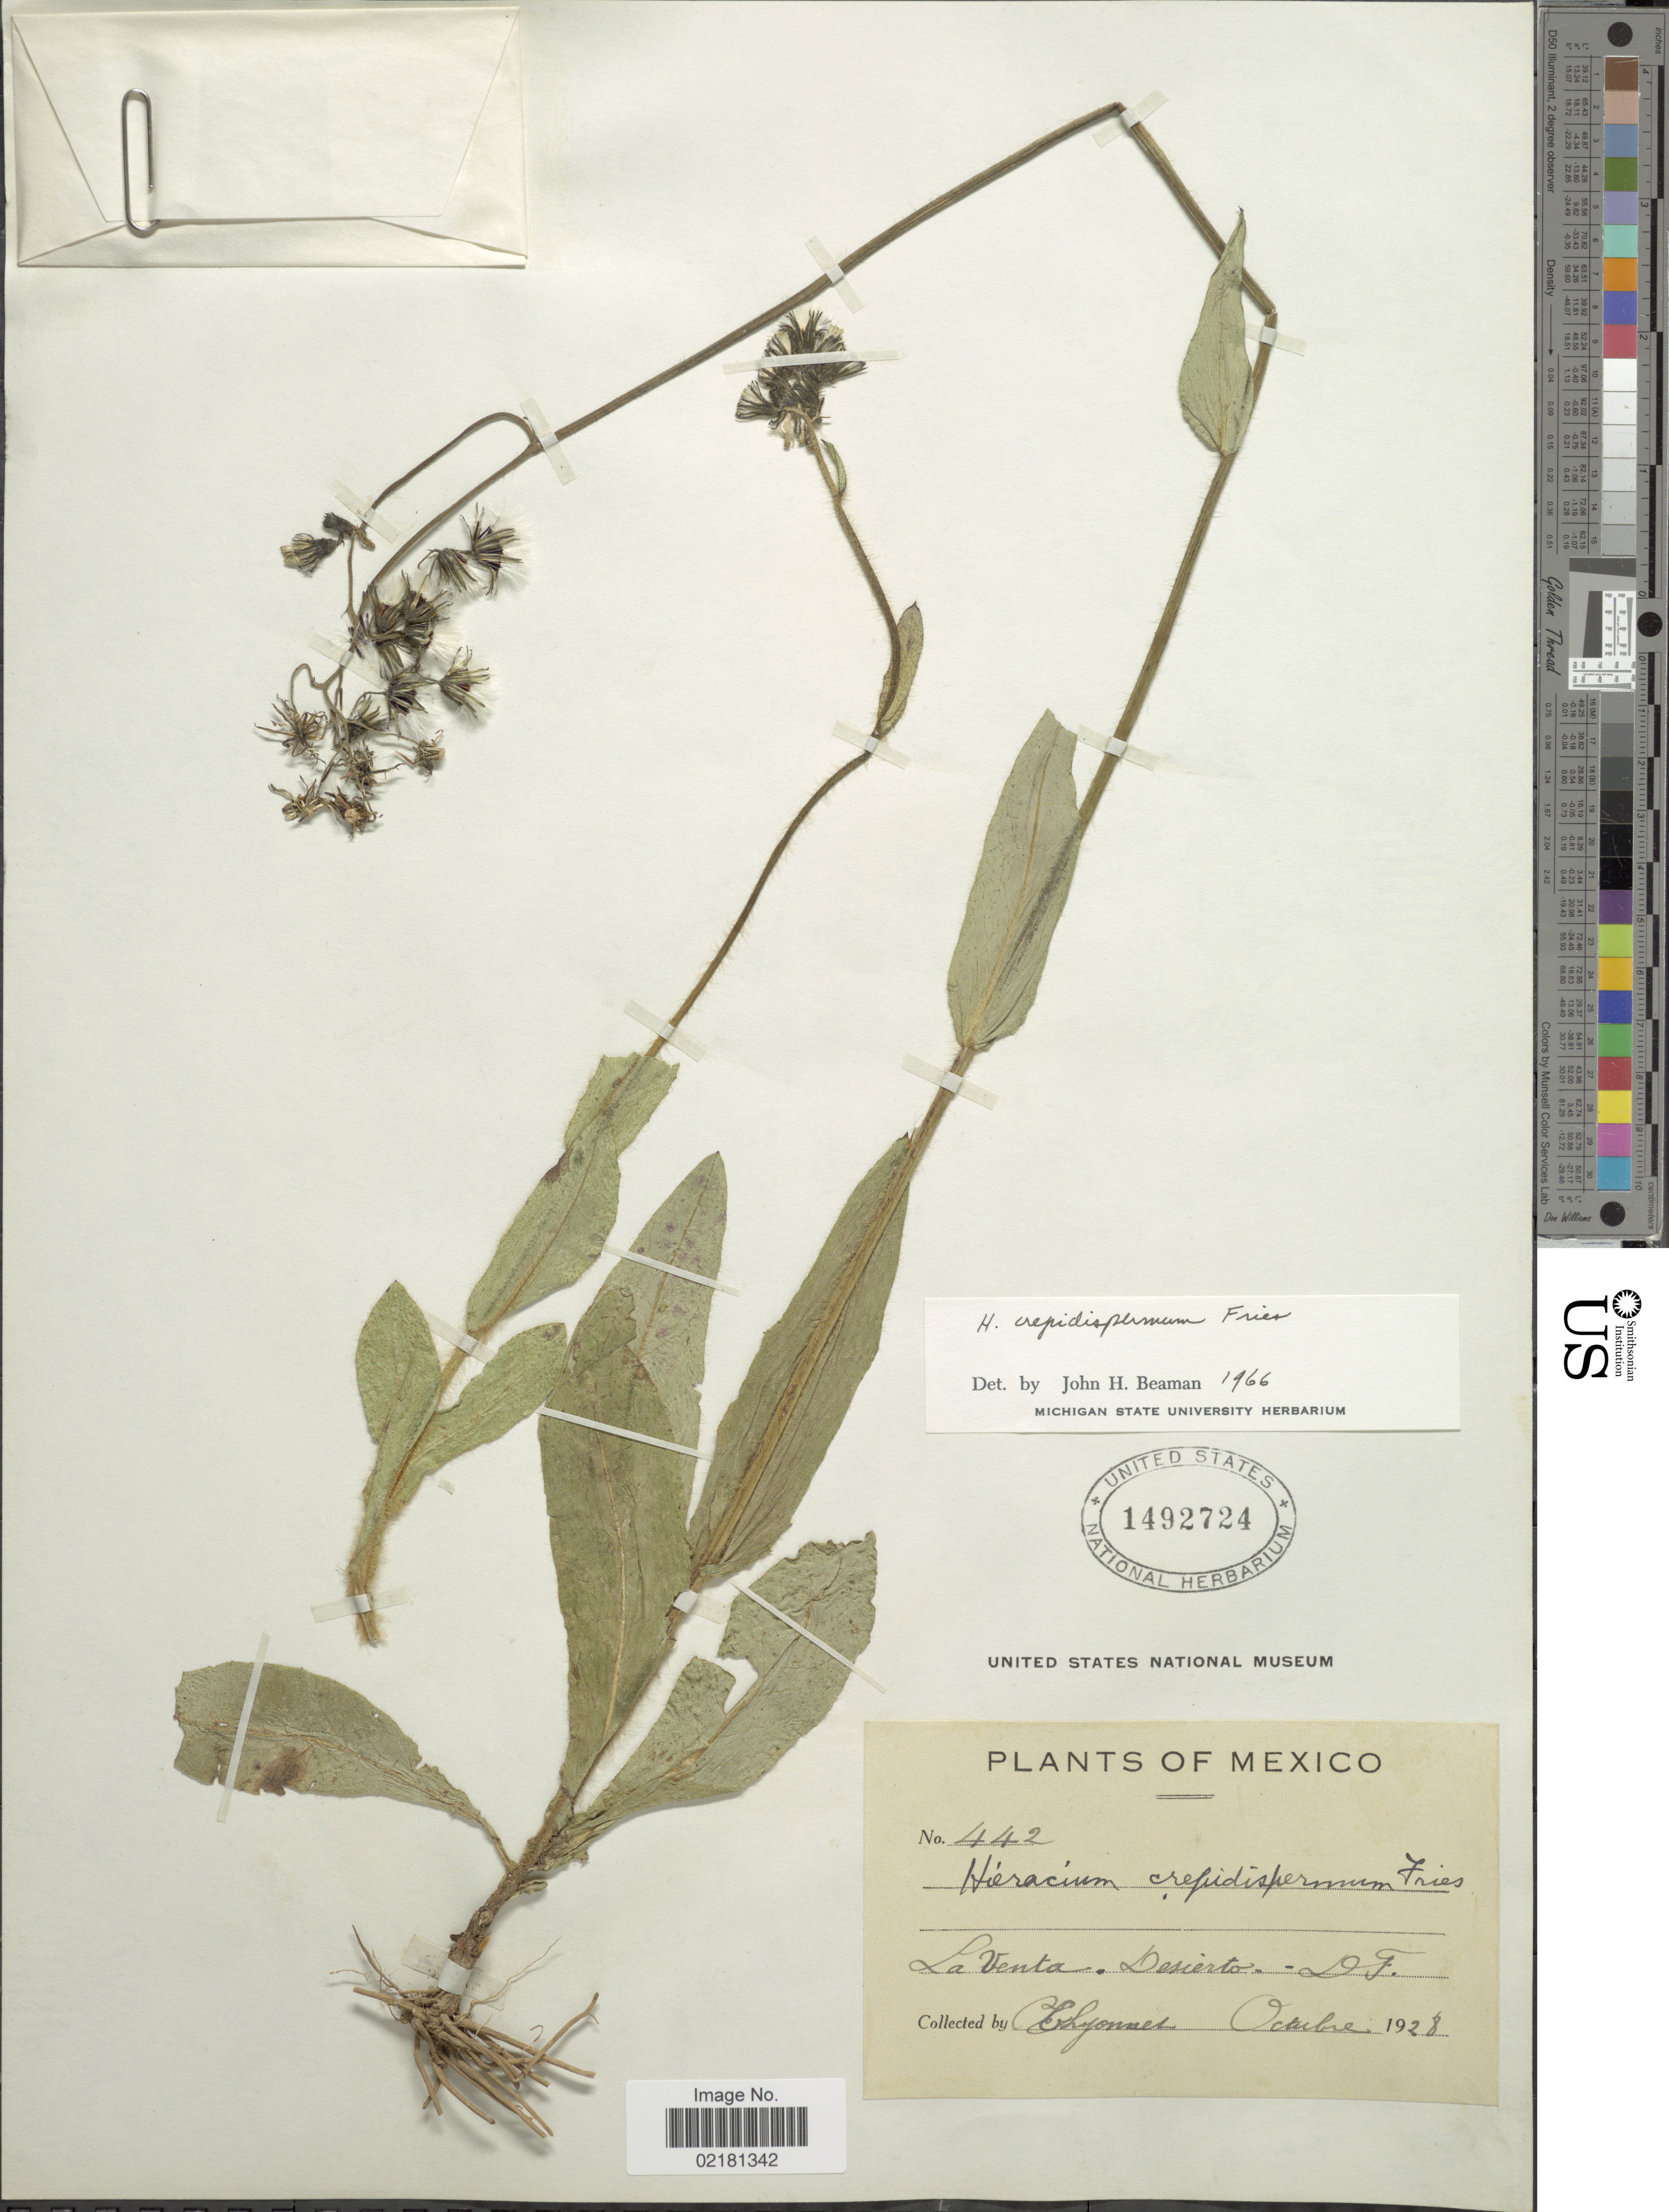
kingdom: Plantae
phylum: Tracheophyta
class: Magnoliopsida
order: Asterales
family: Asteraceae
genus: Hieracium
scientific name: Hieracium crepidispermum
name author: Fr.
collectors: E. Lyonnet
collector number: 442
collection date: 1928-10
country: Mexico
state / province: Distrito Federal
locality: La Venta, Desierto.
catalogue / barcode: US 1492724